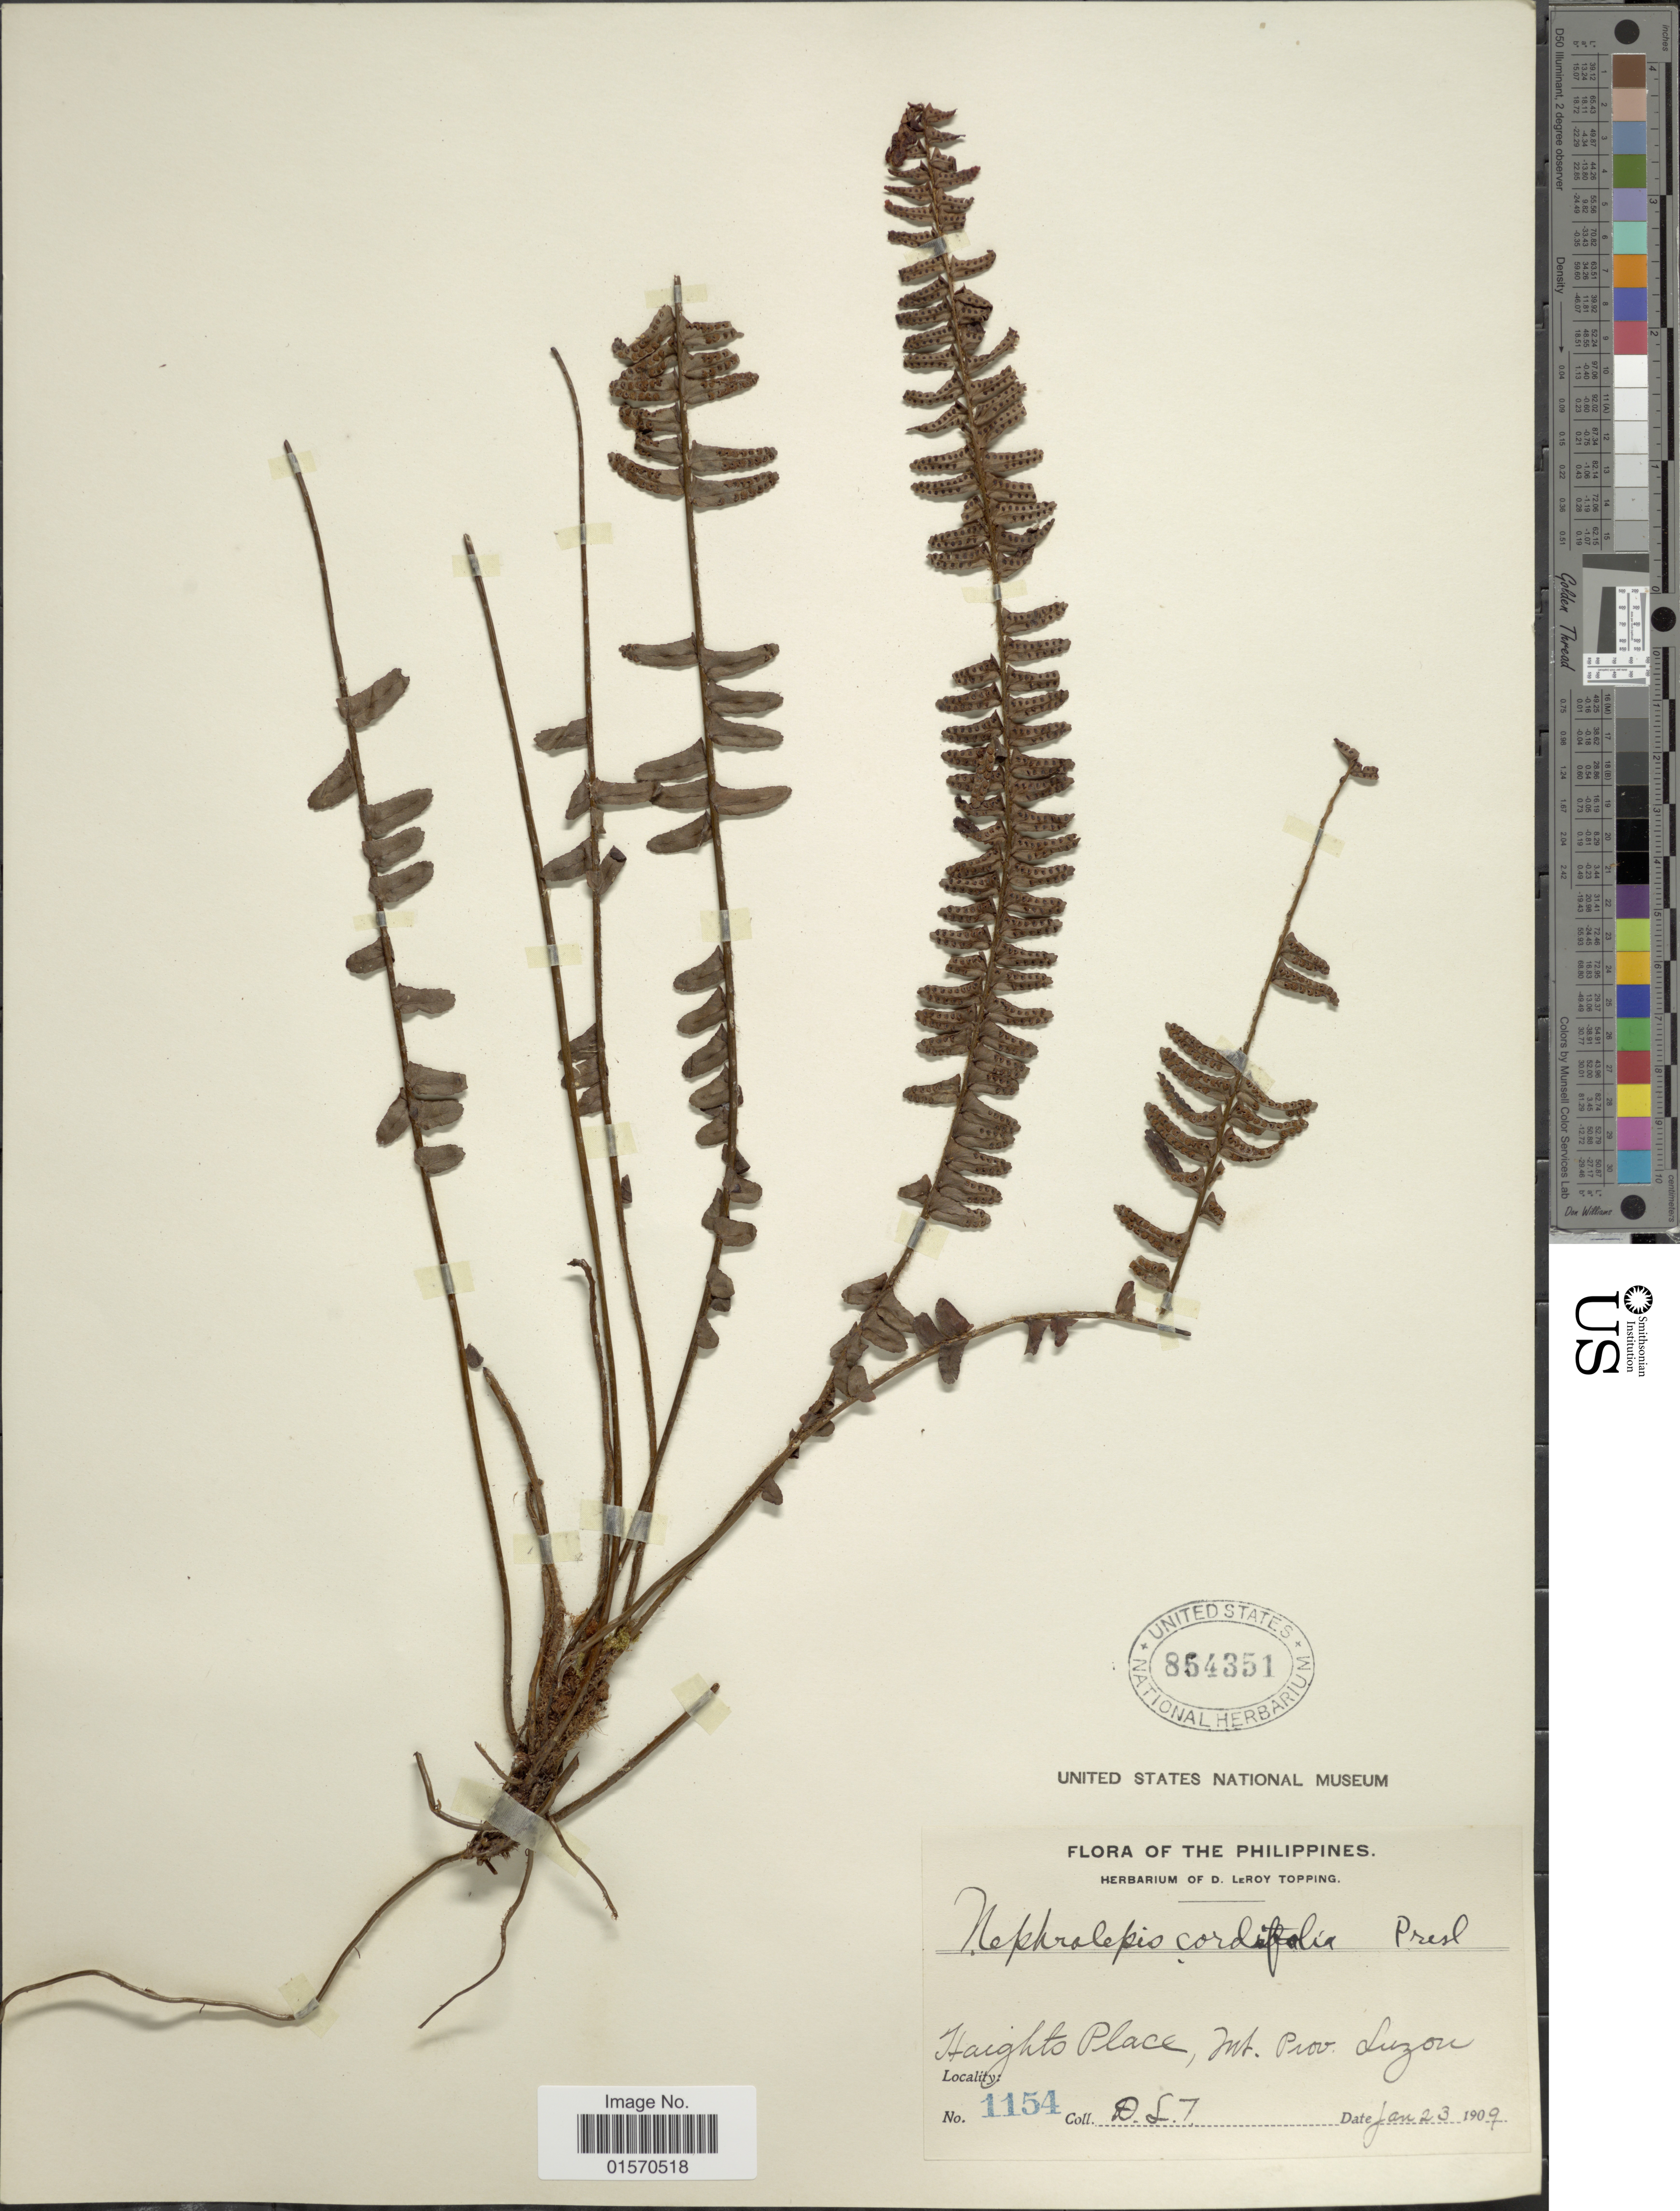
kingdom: Plantae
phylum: Tracheophyta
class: Polypodiopsida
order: Polypodiales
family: Nephrolepidaceae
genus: Nephrolepis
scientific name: Nephrolepis cordifolia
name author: (L.) C. Presl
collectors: D. L. Topping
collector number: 1154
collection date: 1909-01-23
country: Philippines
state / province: Cordillera (Administrative Region)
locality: Haights Place, Mt. Prov. Luzon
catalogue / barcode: US 854351